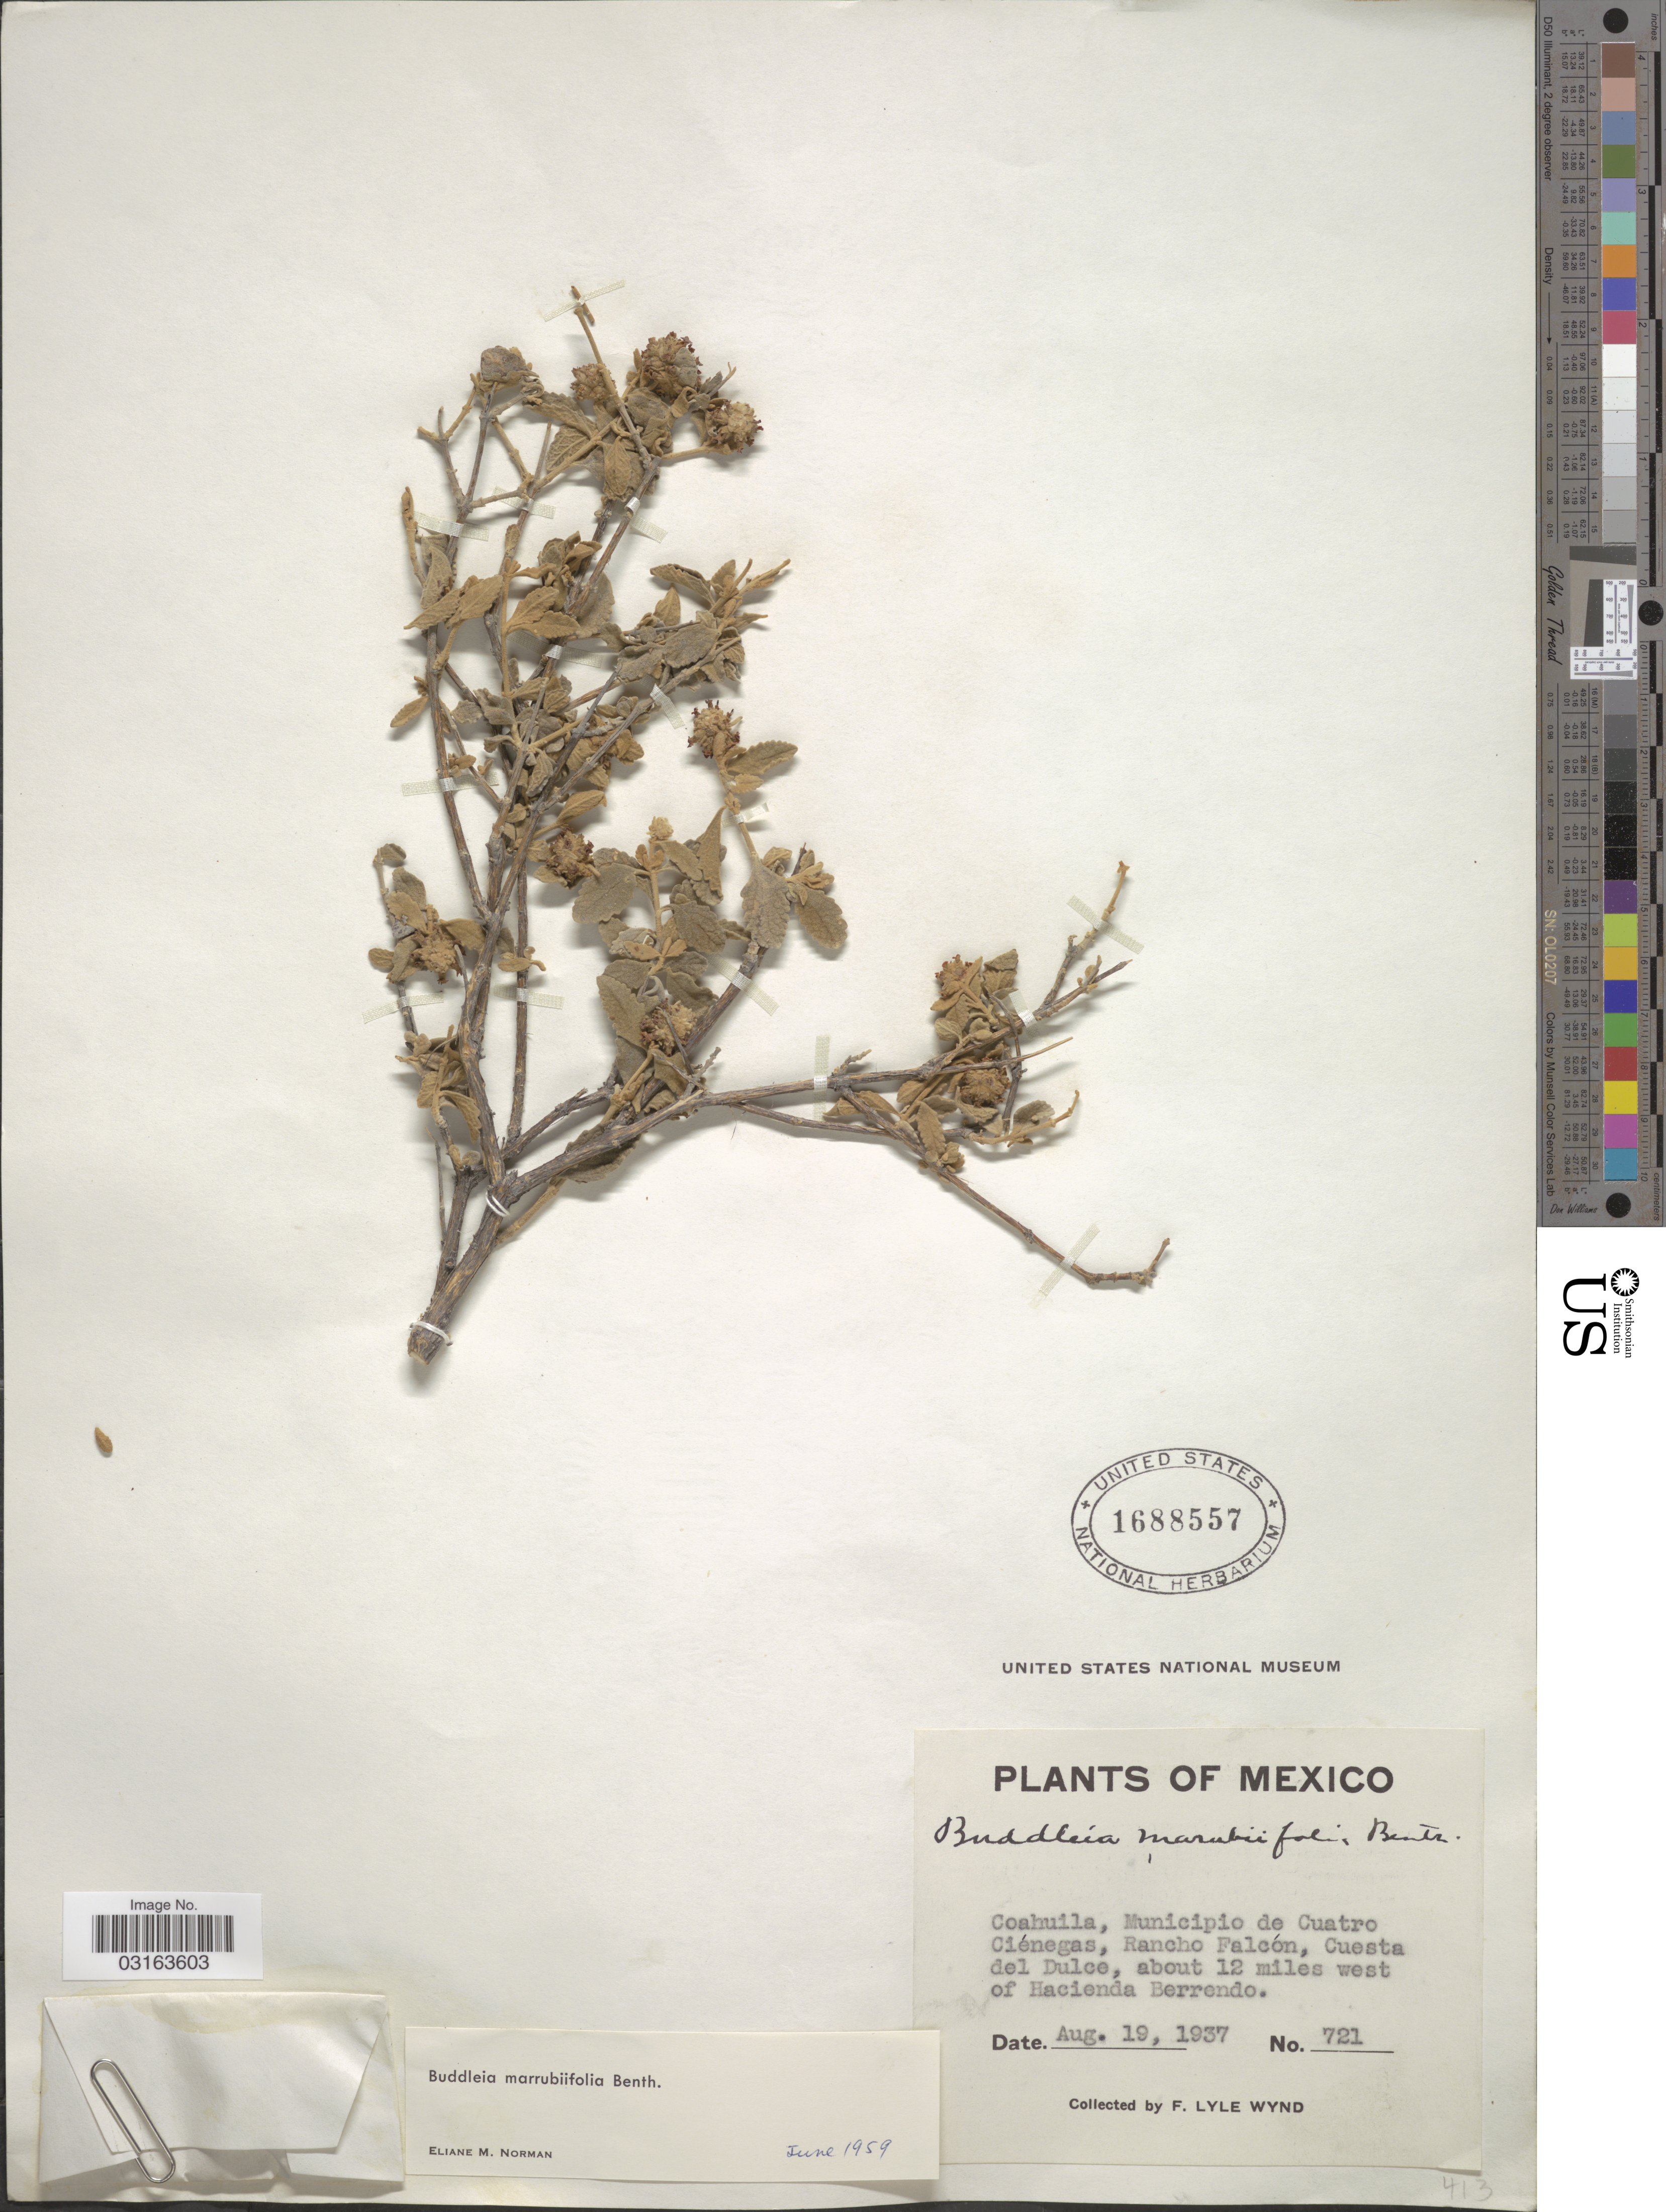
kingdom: Plantae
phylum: Tracheophyta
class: Magnoliopsida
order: Lamiales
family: Scrophulariaceae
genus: Buddleja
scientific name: Buddleja marrubiifolia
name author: Benth.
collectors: F. L. Wynd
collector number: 721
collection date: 1937-08-19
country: Mexico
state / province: Coahuila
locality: Municipio de Cuatro Ciénegas, Rancho Falcón, Cuesta del Dulce, about 12 miles west of Hacienda Berrendo.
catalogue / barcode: US 1688557